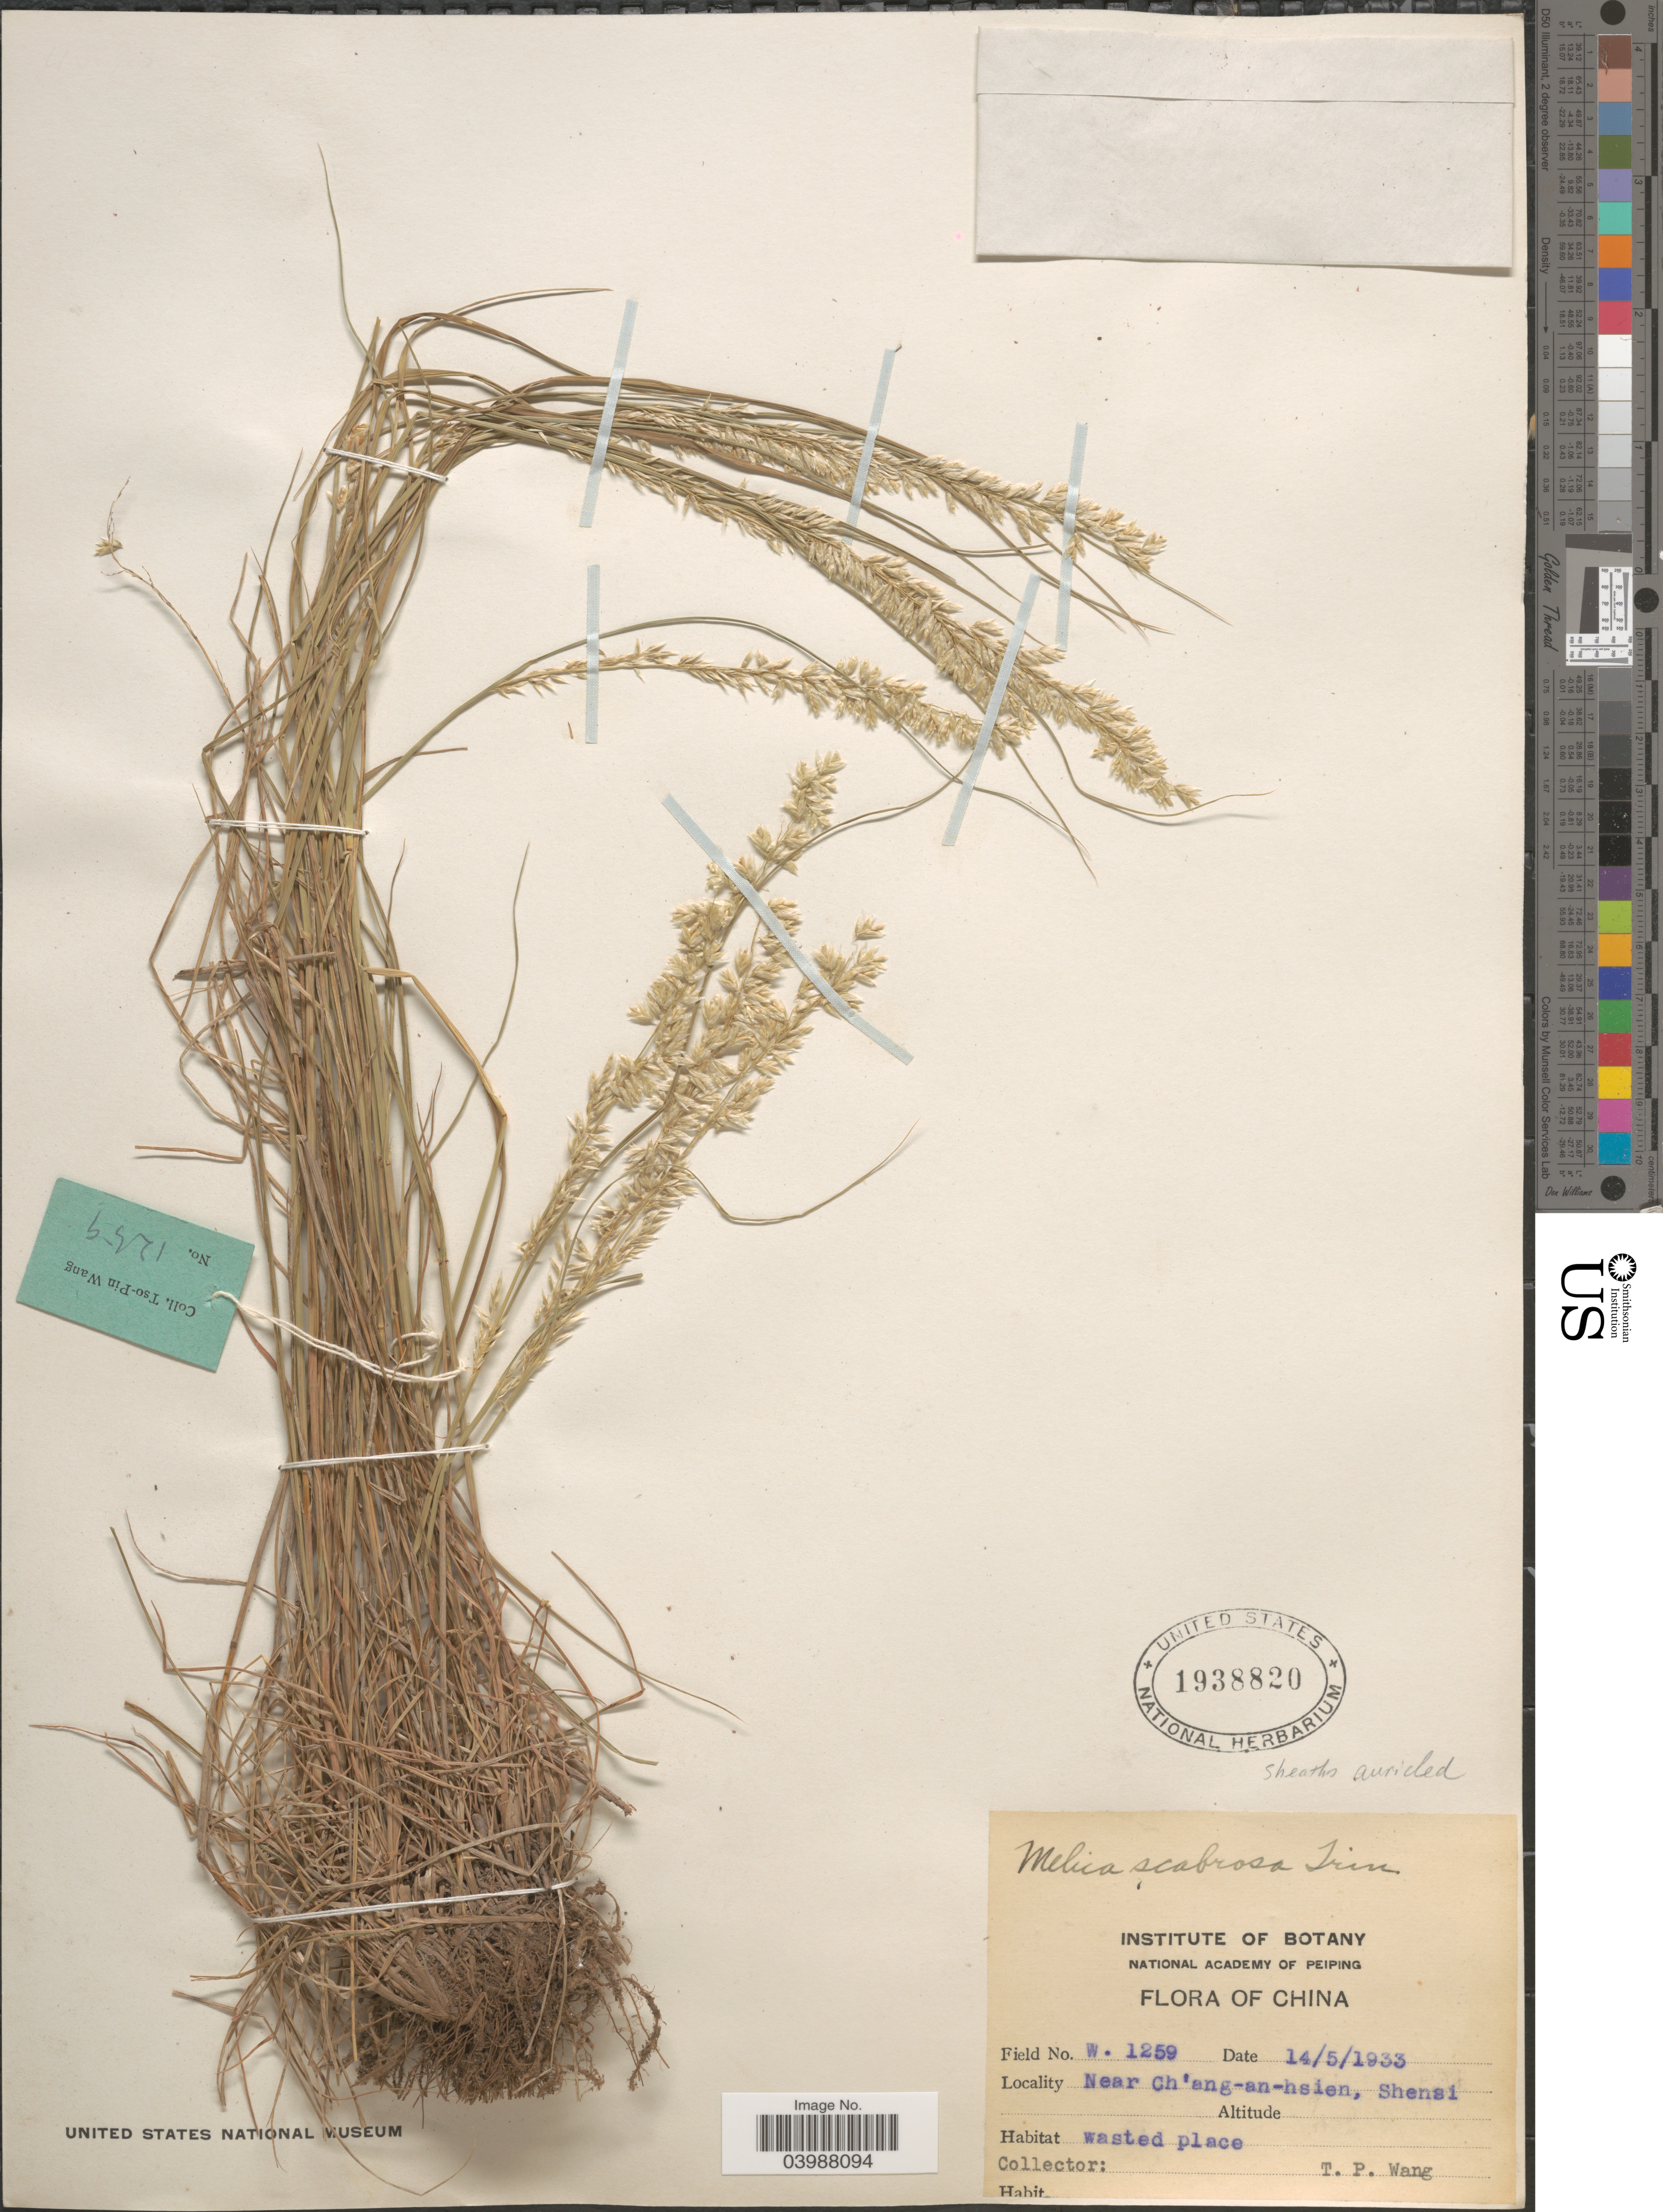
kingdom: Plantae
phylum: Tracheophyta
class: Liliopsida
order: Poales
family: Poaceae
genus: Melica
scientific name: Melica scabrosa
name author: Trin.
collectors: T. Wang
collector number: W1259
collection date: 1935-05-14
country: China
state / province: Shaanxi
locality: Near Ch'ang-an-hsien, Shensi.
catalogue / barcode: US 1938820